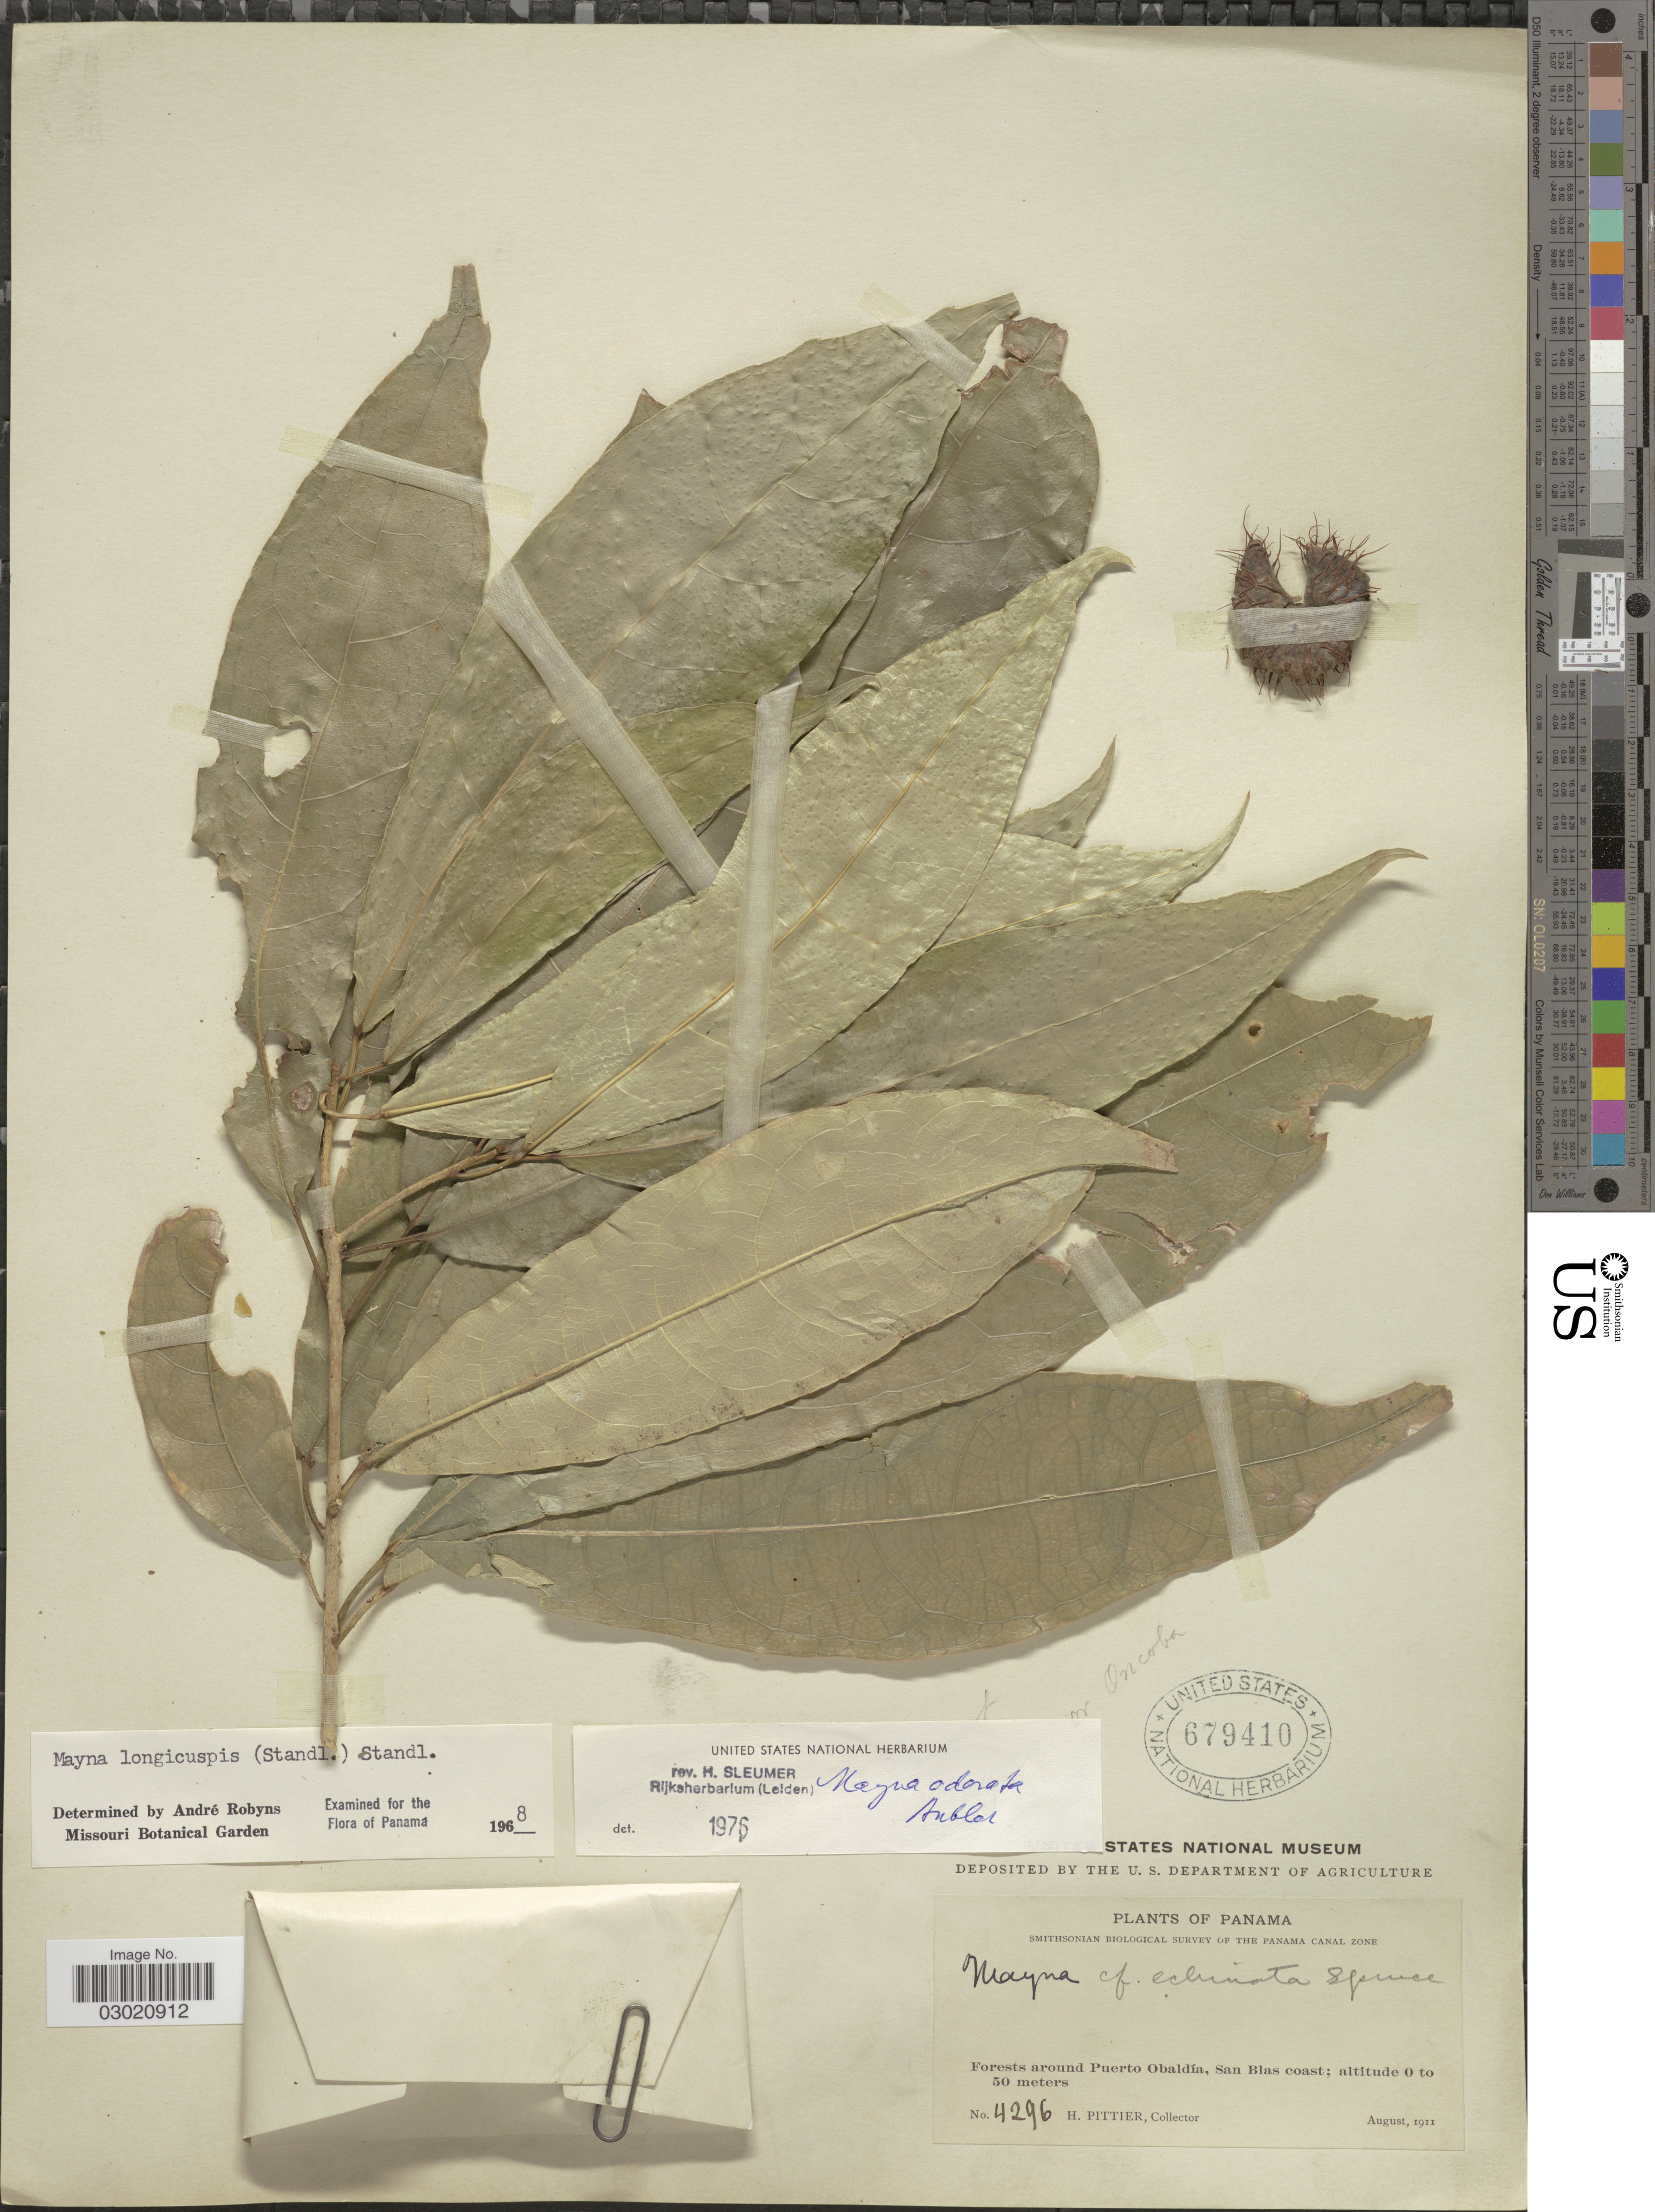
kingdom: Plantae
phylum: Tracheophyta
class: Magnoliopsida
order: Malpighiales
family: Achariaceae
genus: Mayna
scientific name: Mayna odorata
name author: Aubl.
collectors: H. F. Pittier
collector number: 4296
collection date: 1911-08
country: Panama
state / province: Kuna Yala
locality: Forests around Puerto Obaldía, San Blas coast.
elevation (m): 0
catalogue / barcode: US 679410